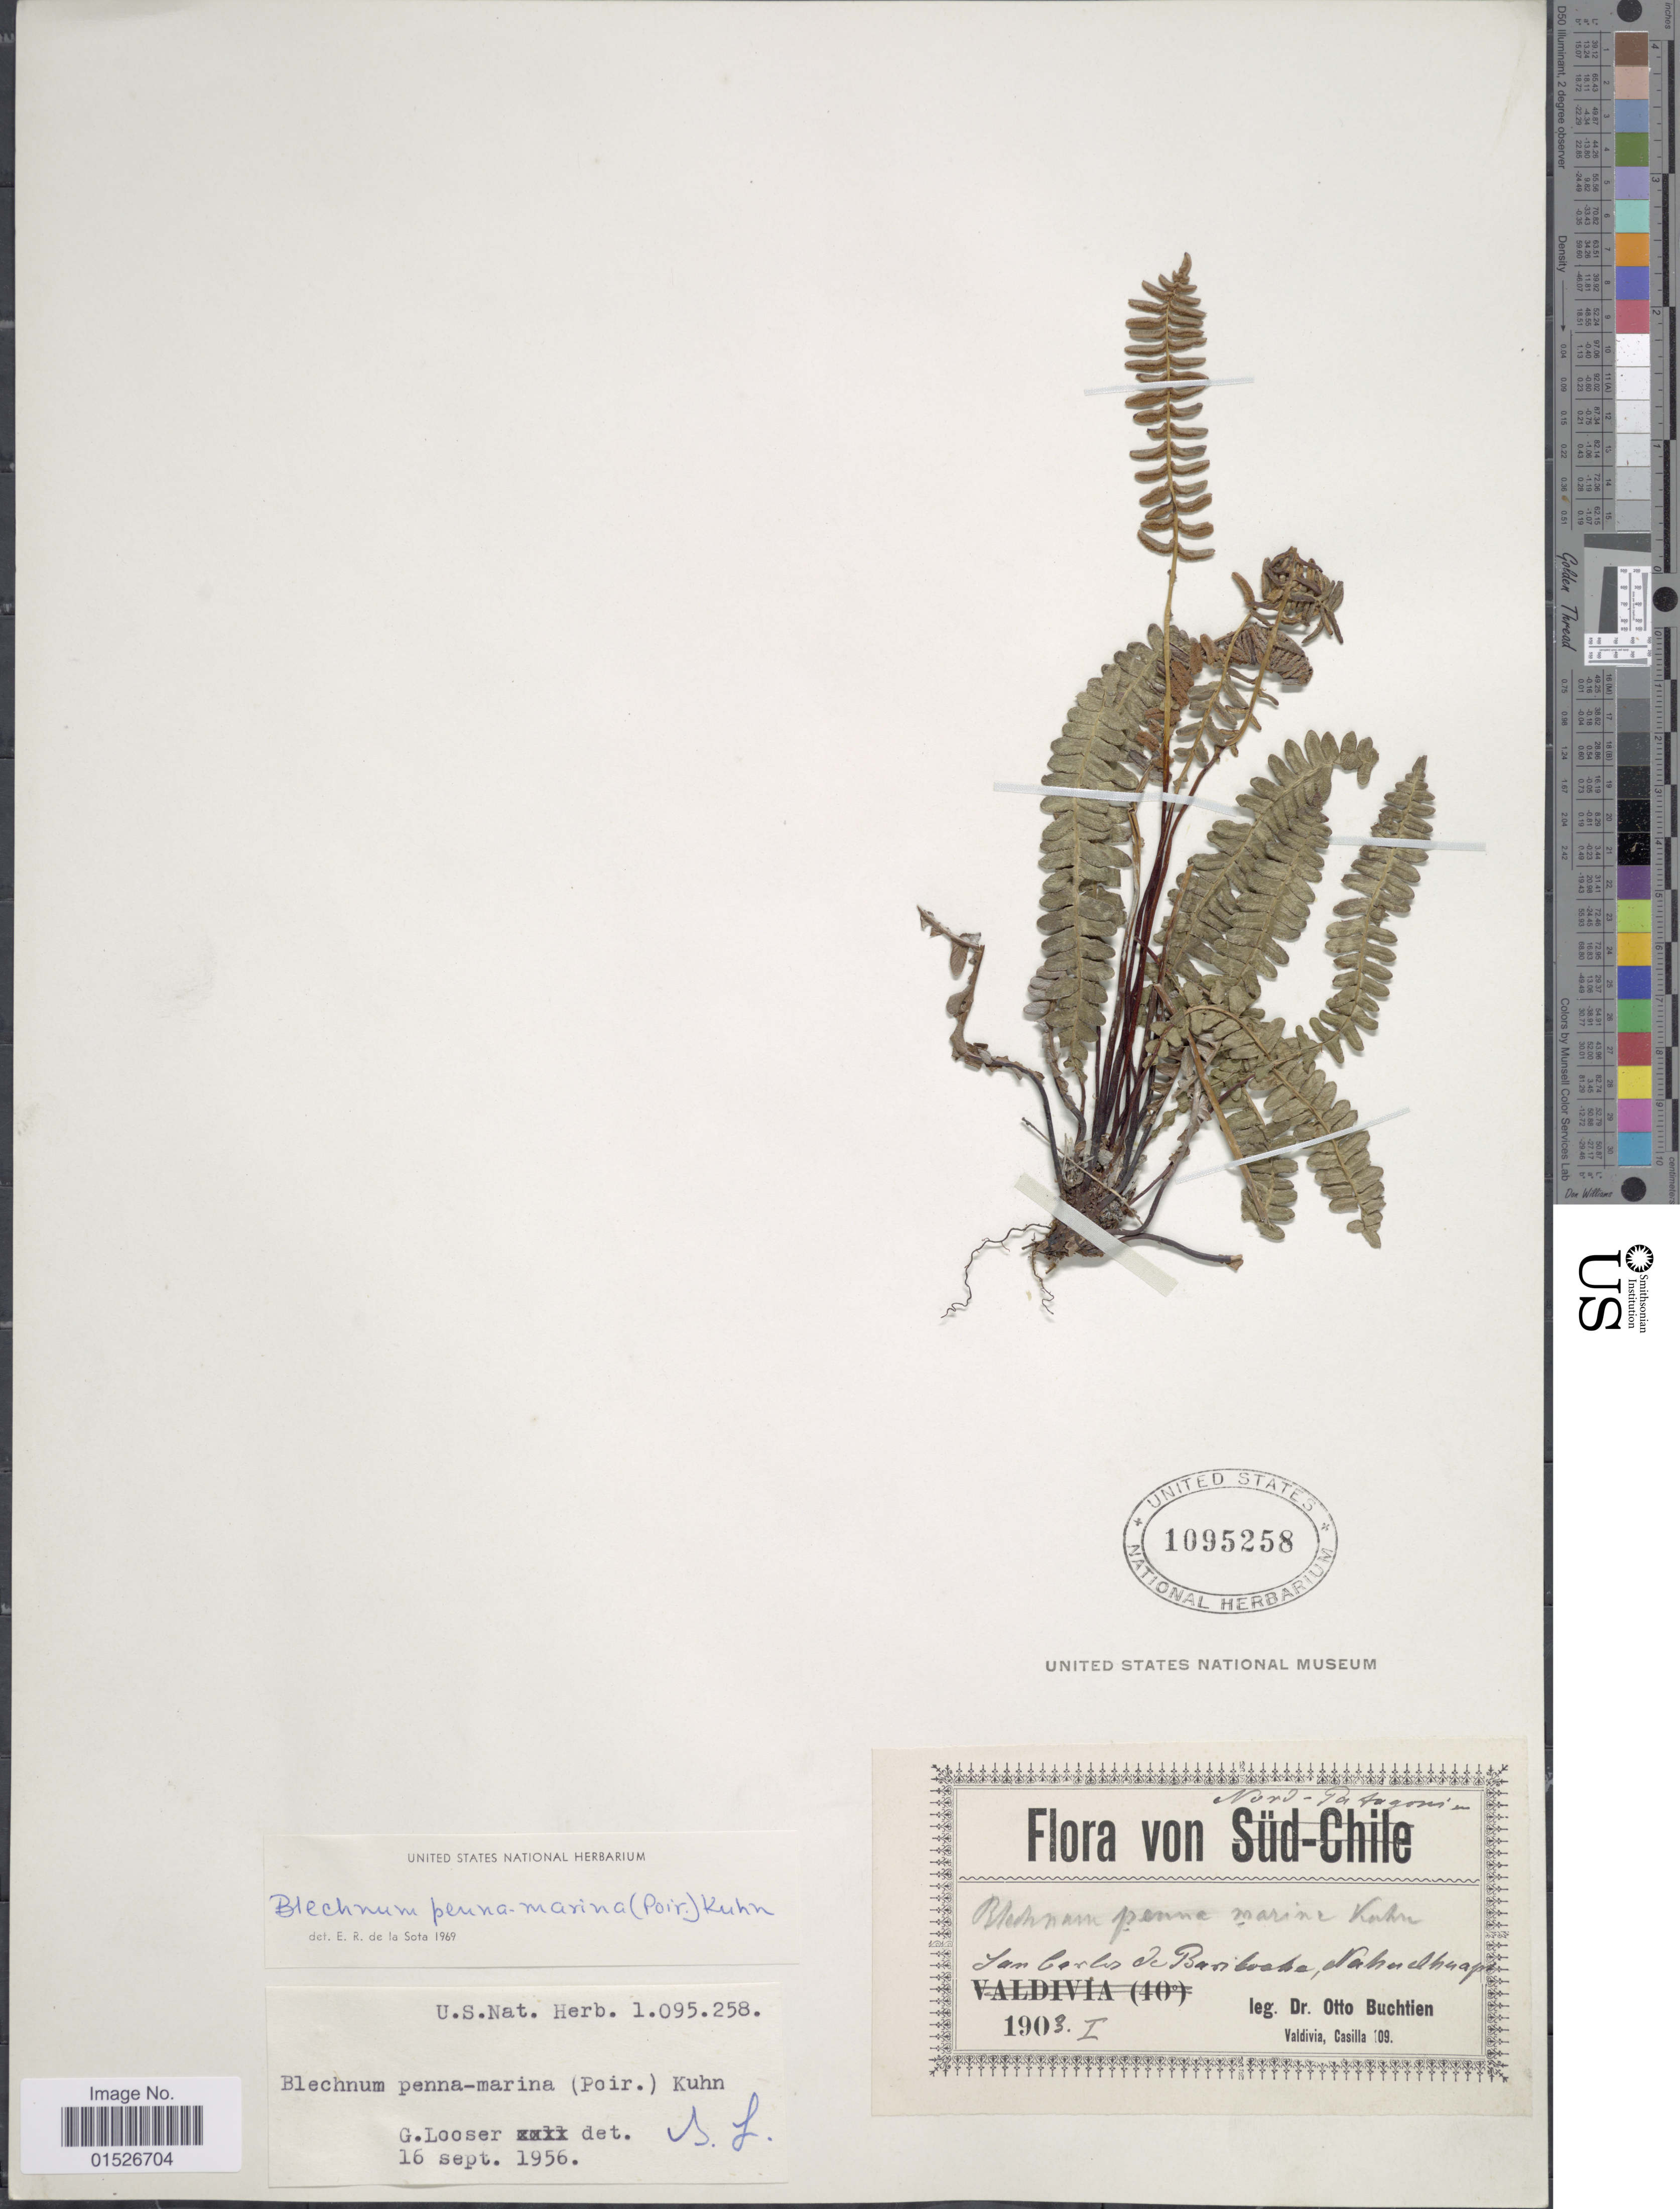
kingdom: Plantae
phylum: Tracheophyta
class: Polypodiopsida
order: Polypodiales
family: Blechnaceae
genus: Blechnum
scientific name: Blechnum penna-marina subsp. alpina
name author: T.C. Chambers & P. A. Farrant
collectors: O. Buchtien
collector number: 109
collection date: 1903-01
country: Argentina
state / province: Río Negro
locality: Nord-Patagonien, San Carlos de Bariloche, Nahuelhuapi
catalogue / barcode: US 1095258